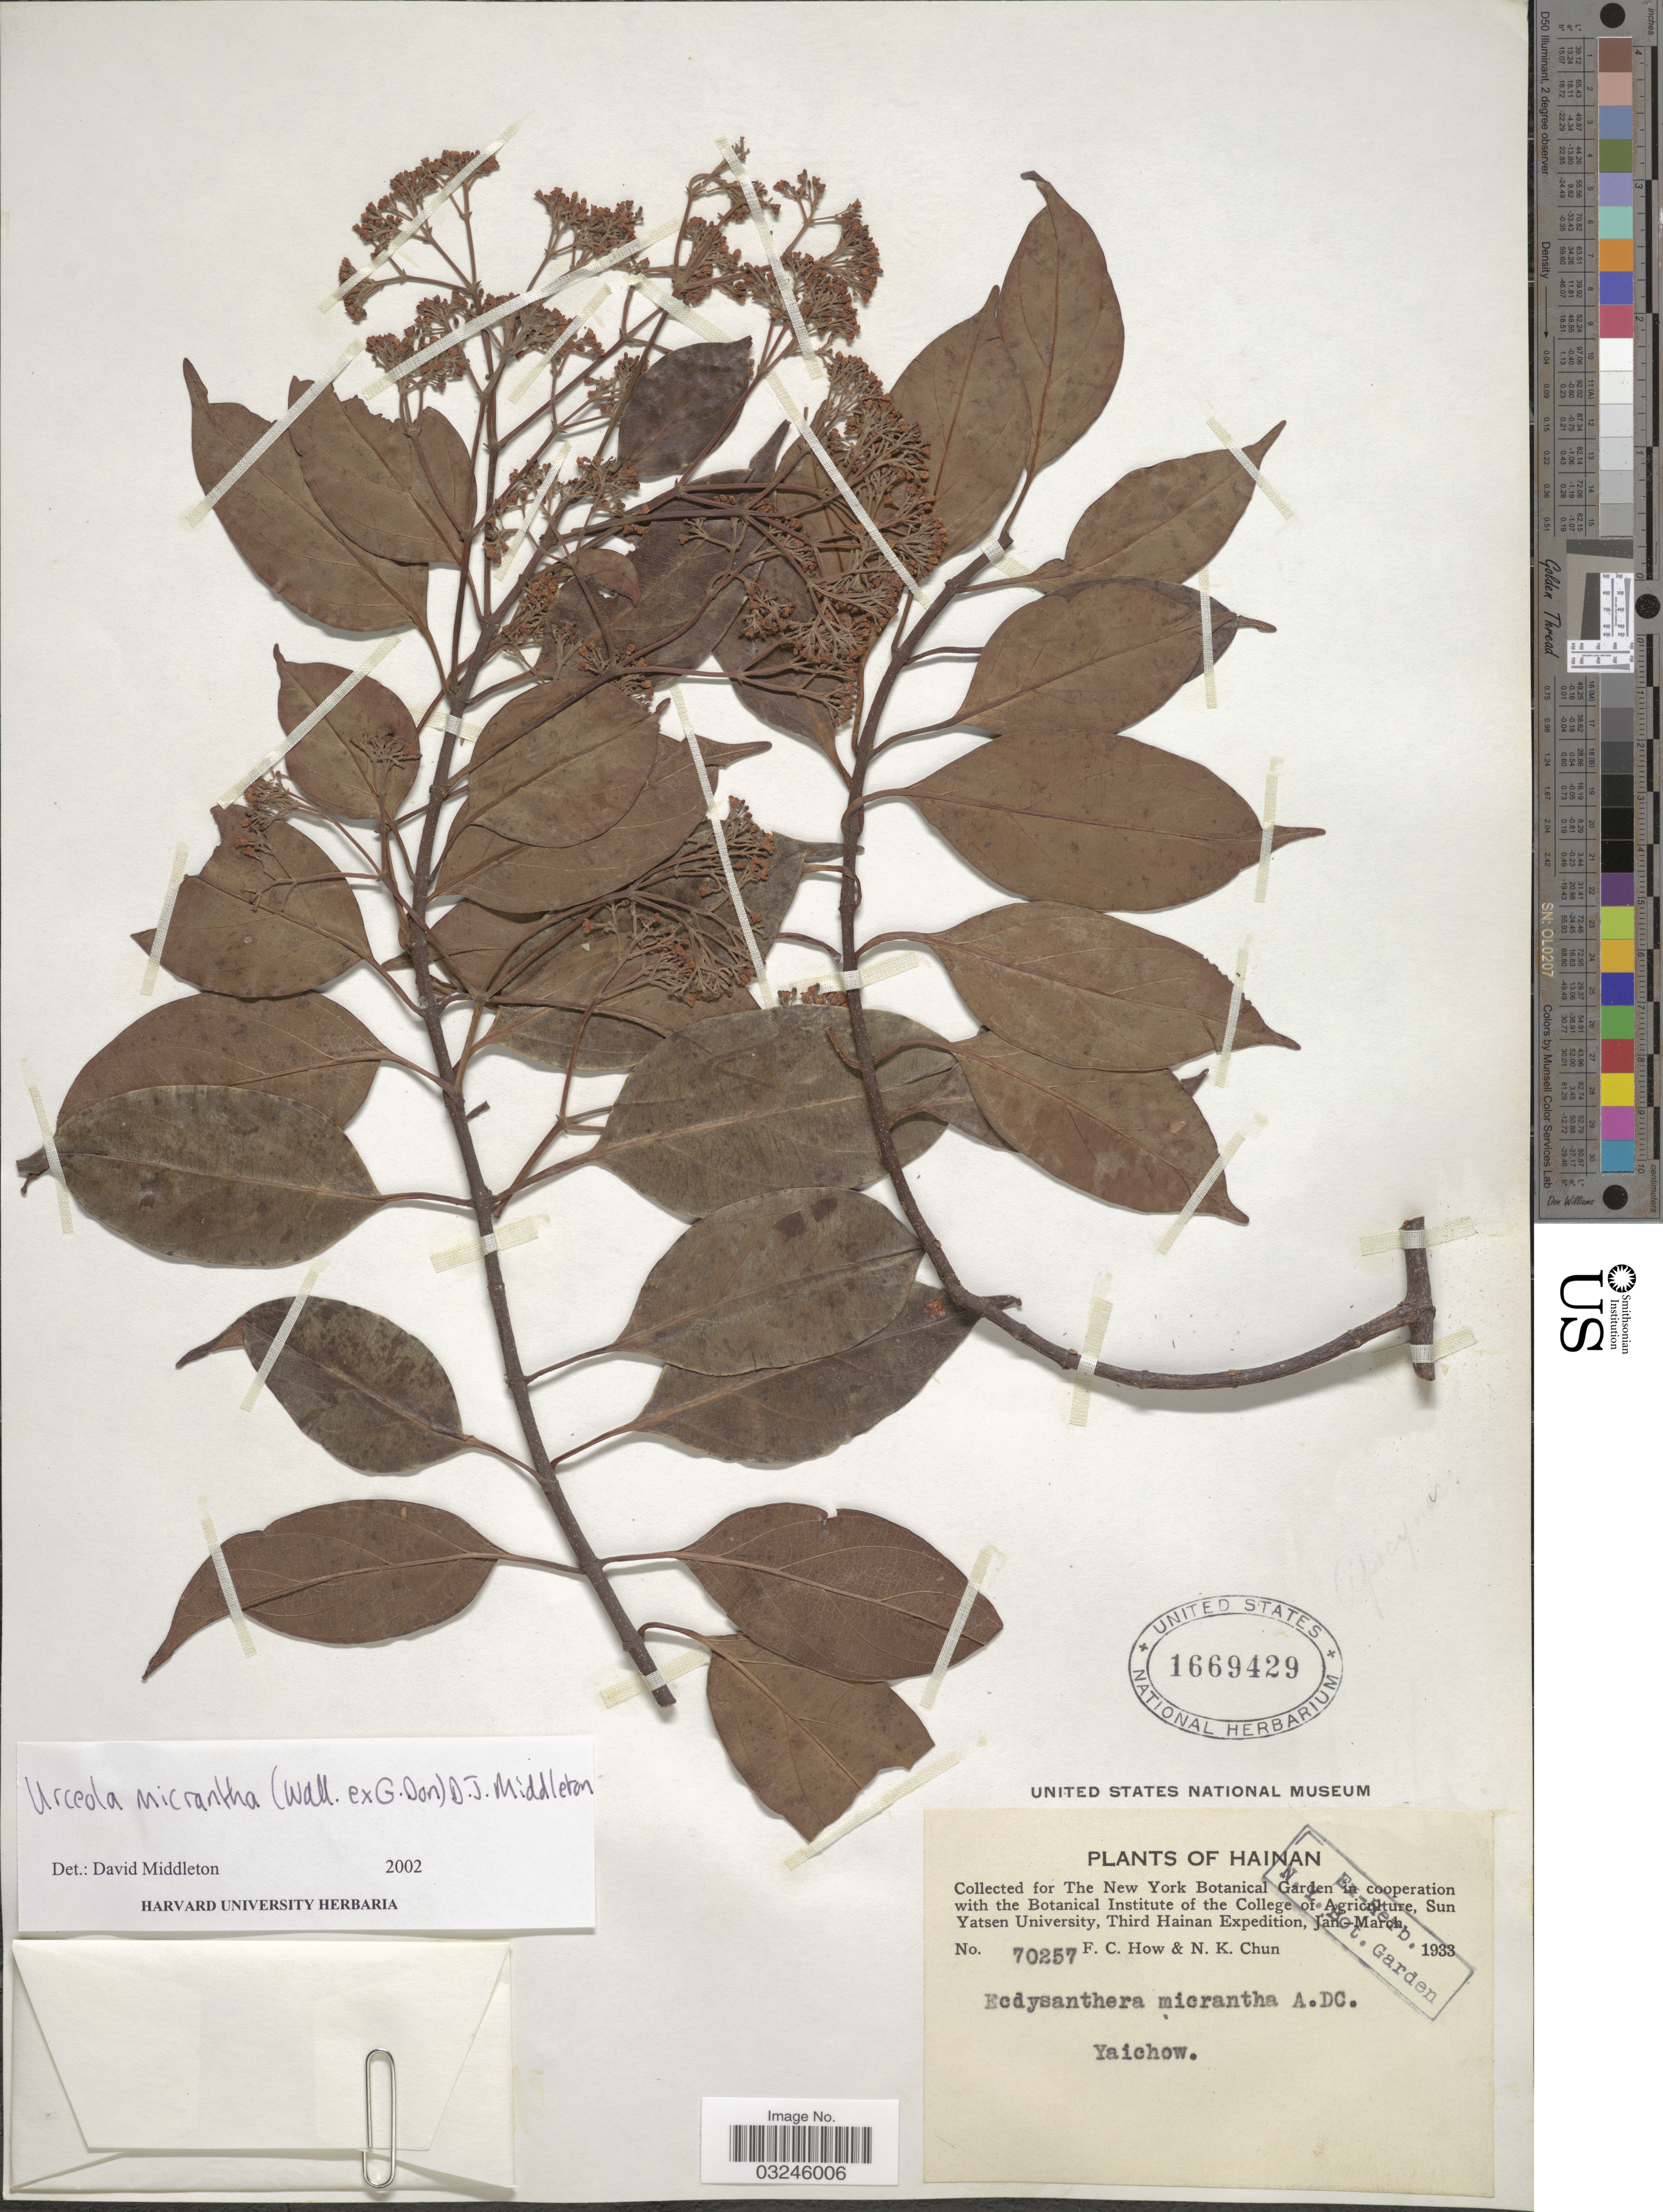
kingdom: Plantae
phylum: Tracheophyta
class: Magnoliopsida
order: Gentianales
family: Apocynaceae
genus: Urceola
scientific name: Urceola micrantha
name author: (Wall. ex G. Don) Mabb.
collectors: F. C. How & N. K. Chun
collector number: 70257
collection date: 1933-01/1933-03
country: China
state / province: Hainan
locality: Yaichow.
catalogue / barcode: US 1669429